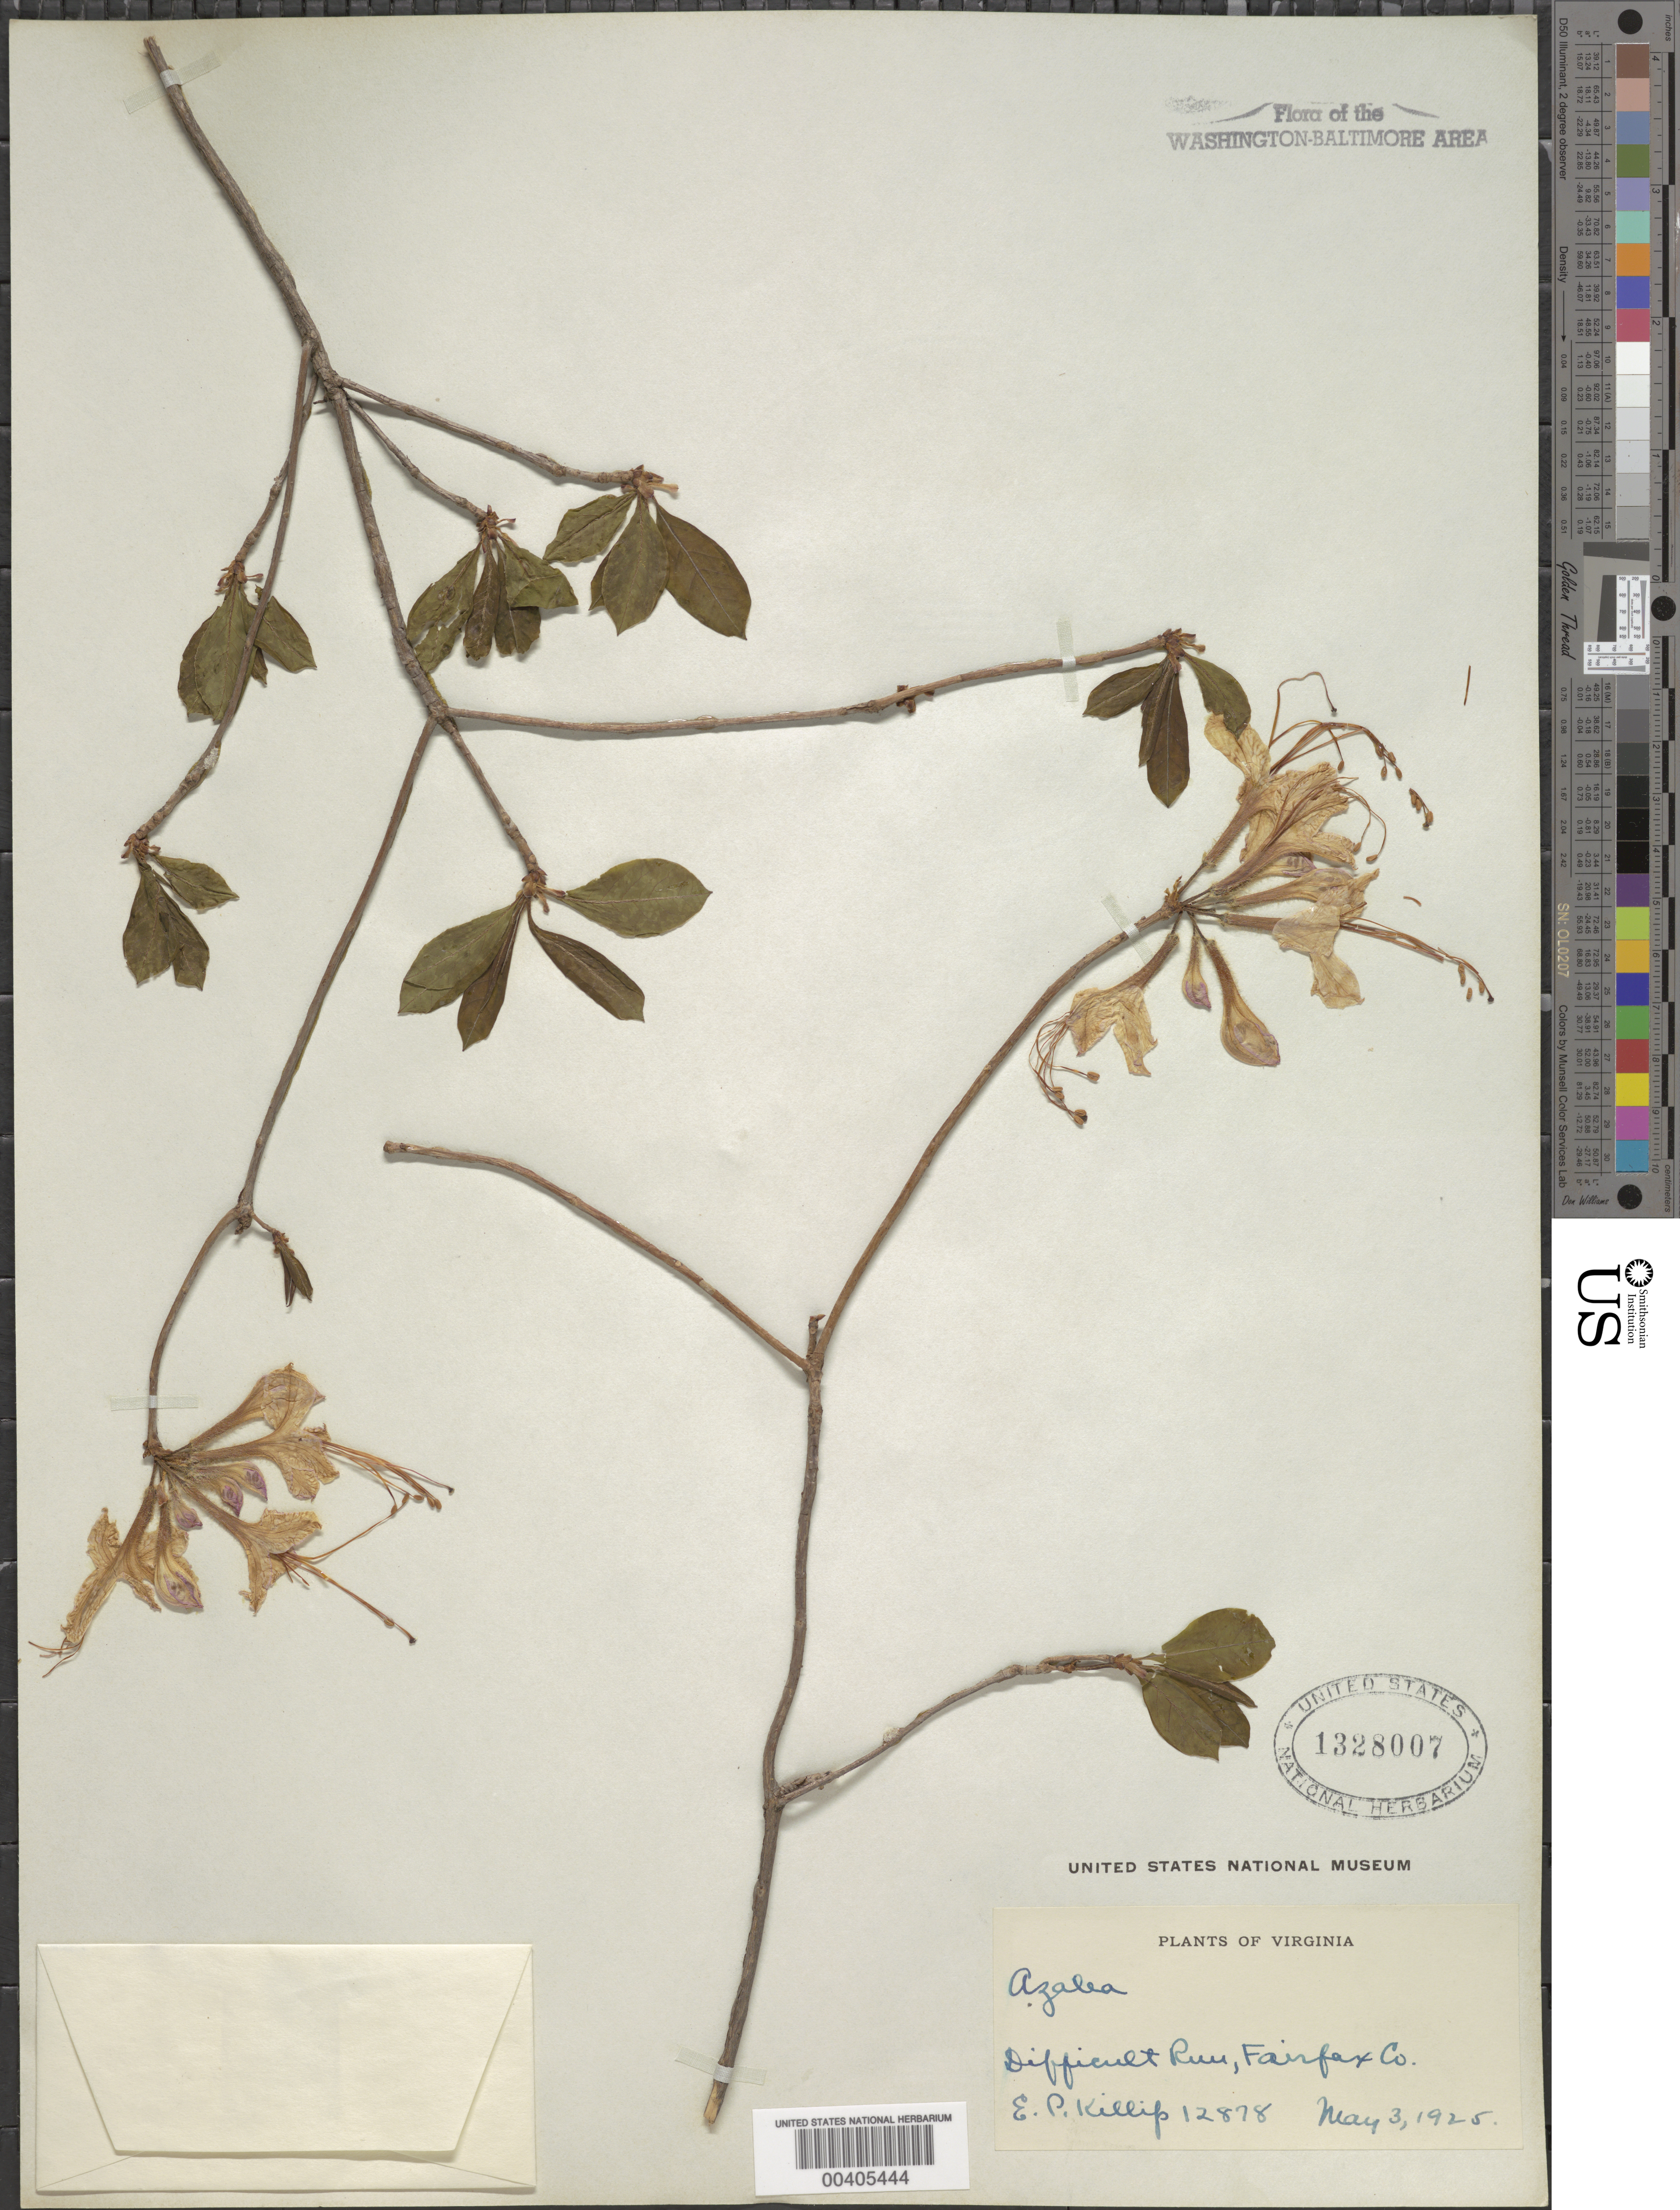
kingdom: Plantae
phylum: Tracheophyta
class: Magnoliopsida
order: Ericales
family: Ericaceae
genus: Rhododendron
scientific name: Rhododendron periclymenoides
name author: (Michx.) Shinners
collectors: E. P. Killip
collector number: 12878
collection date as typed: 03 May 1925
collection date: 1925-05-03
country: United States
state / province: Virginia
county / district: Fairfax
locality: Difficult Run C. and O. Canal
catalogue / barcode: US 1328007